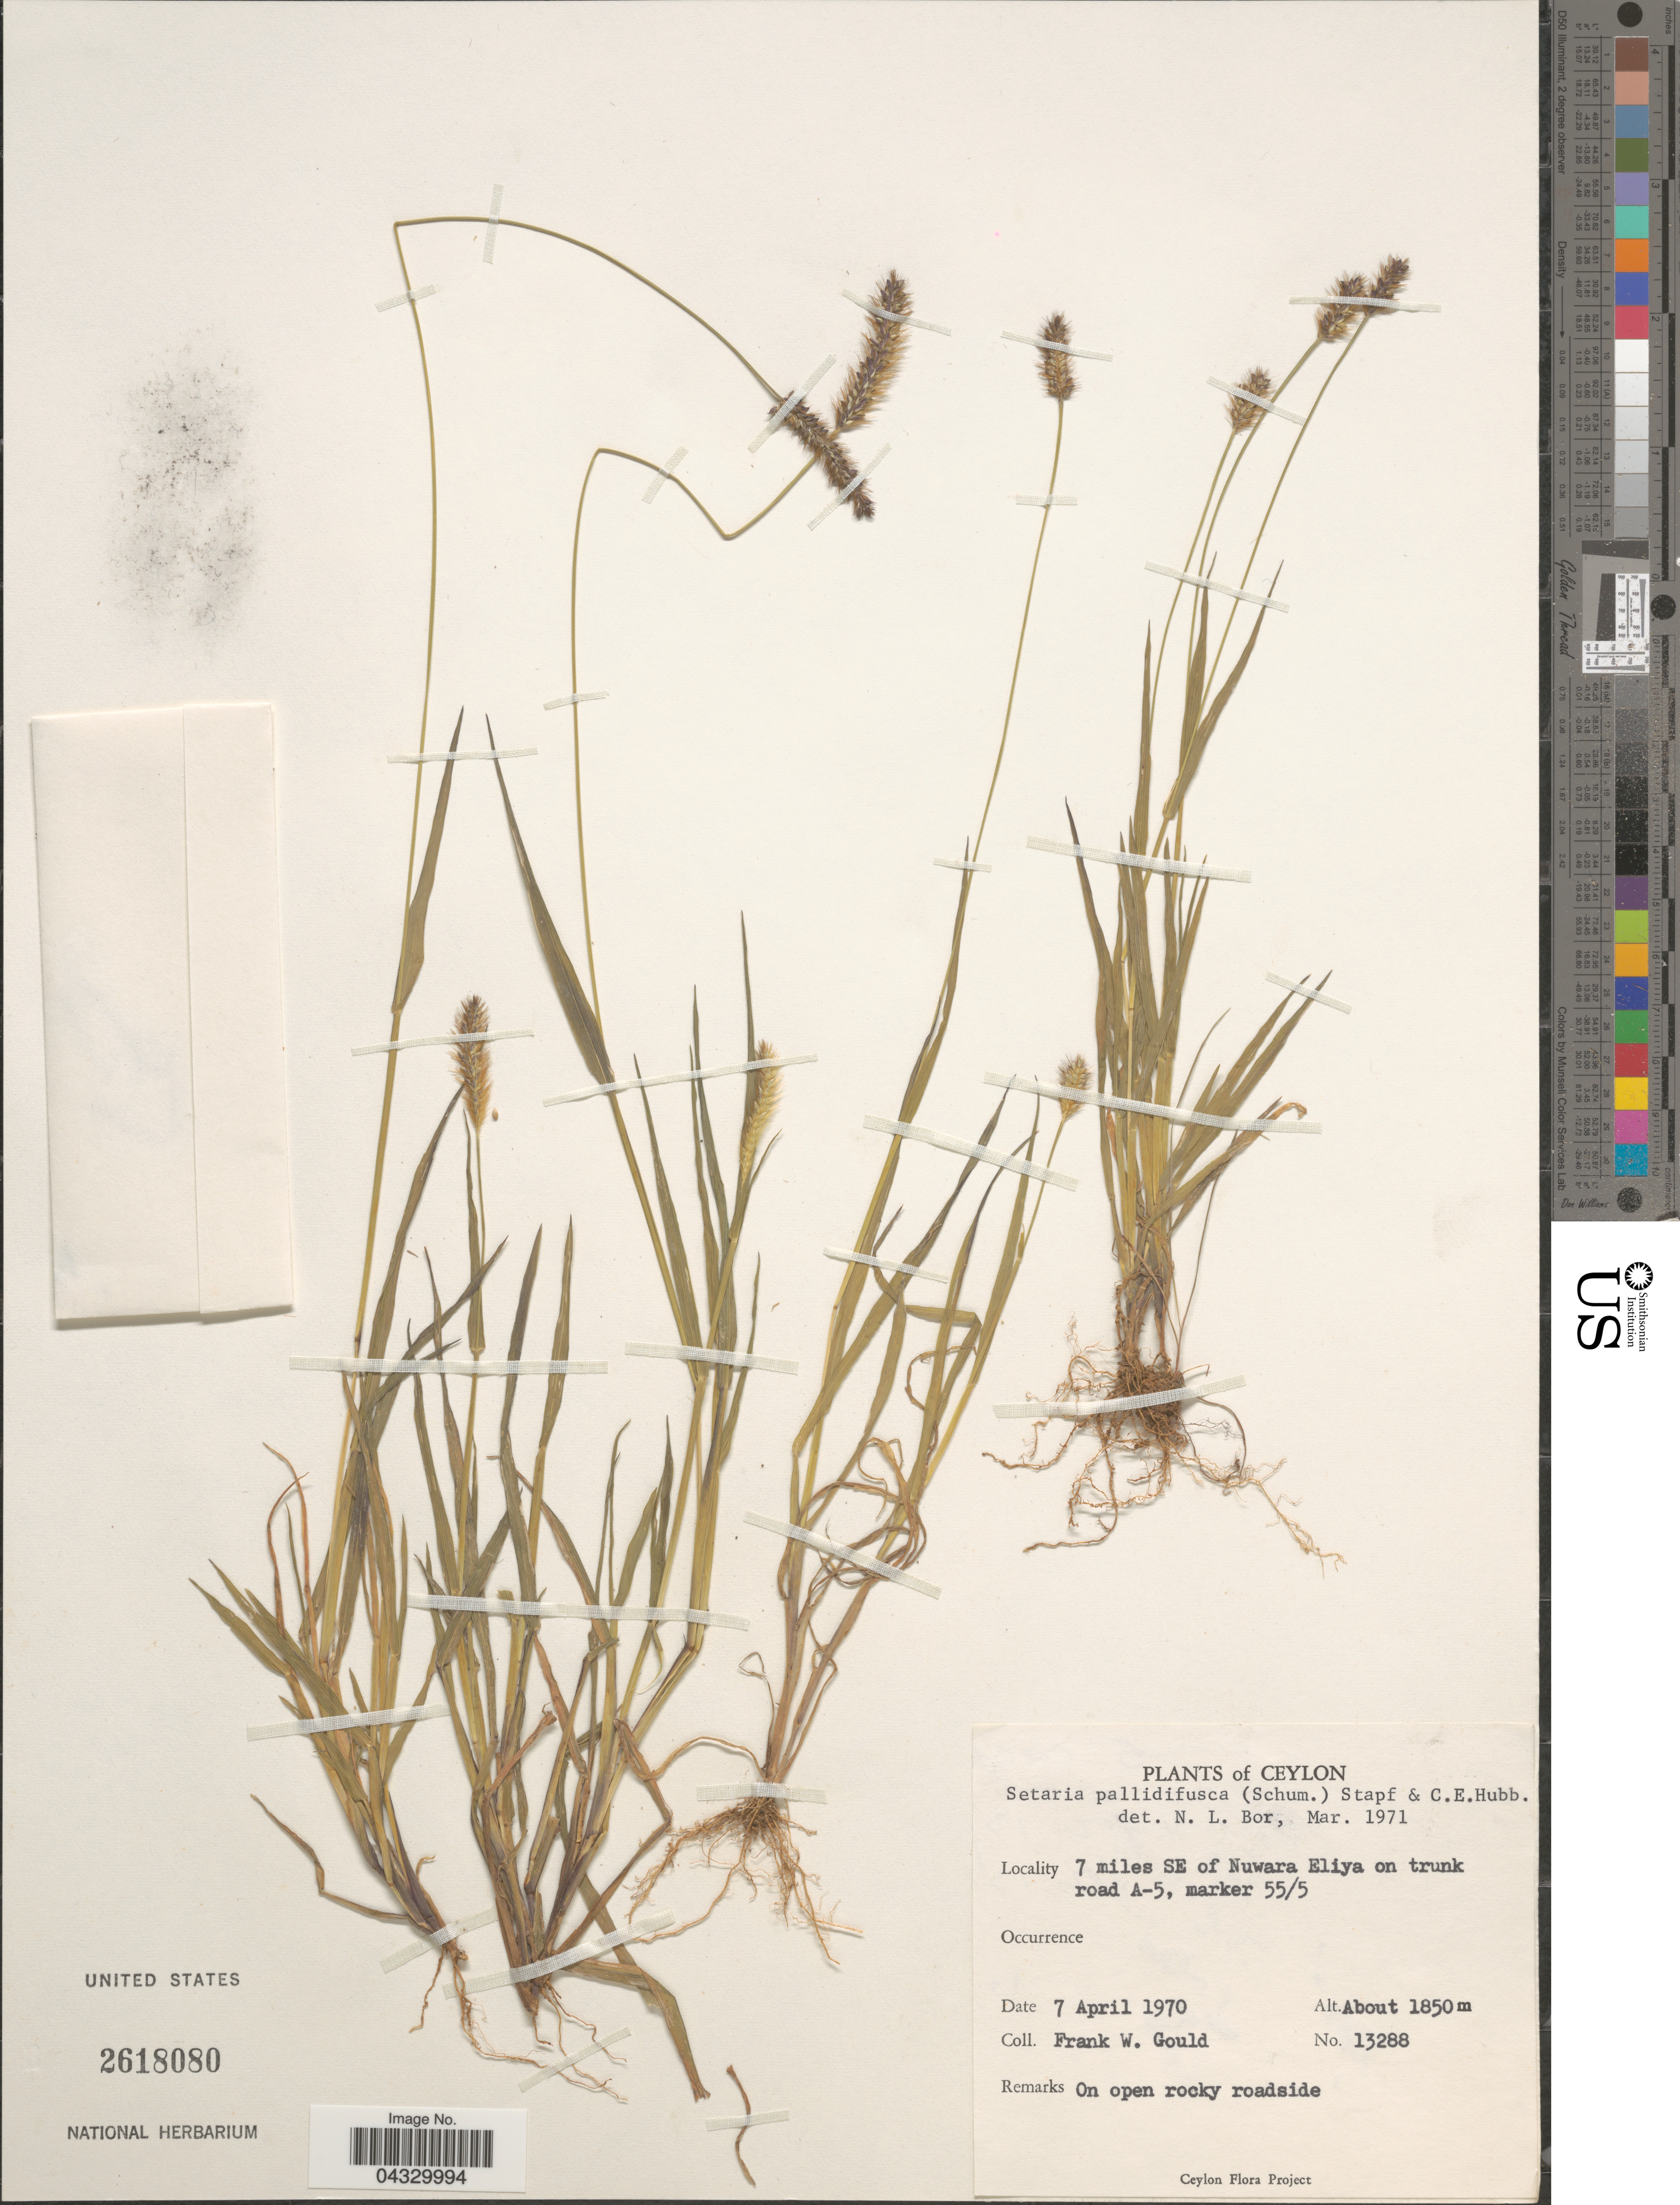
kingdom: Plantae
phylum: Tracheophyta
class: Liliopsida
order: Poales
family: Poaceae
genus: Setaria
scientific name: Setaria pallide-fusca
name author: (Schumach.) Stapf & C.E. Hubb.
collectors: F. W. Gould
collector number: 13288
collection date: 1970-04-07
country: Sri Lanka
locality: Ceylon. 7 miles SE of Nuwara Eliya on trunk road A-5, marker 55/5.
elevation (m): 1850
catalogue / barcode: US 2618080